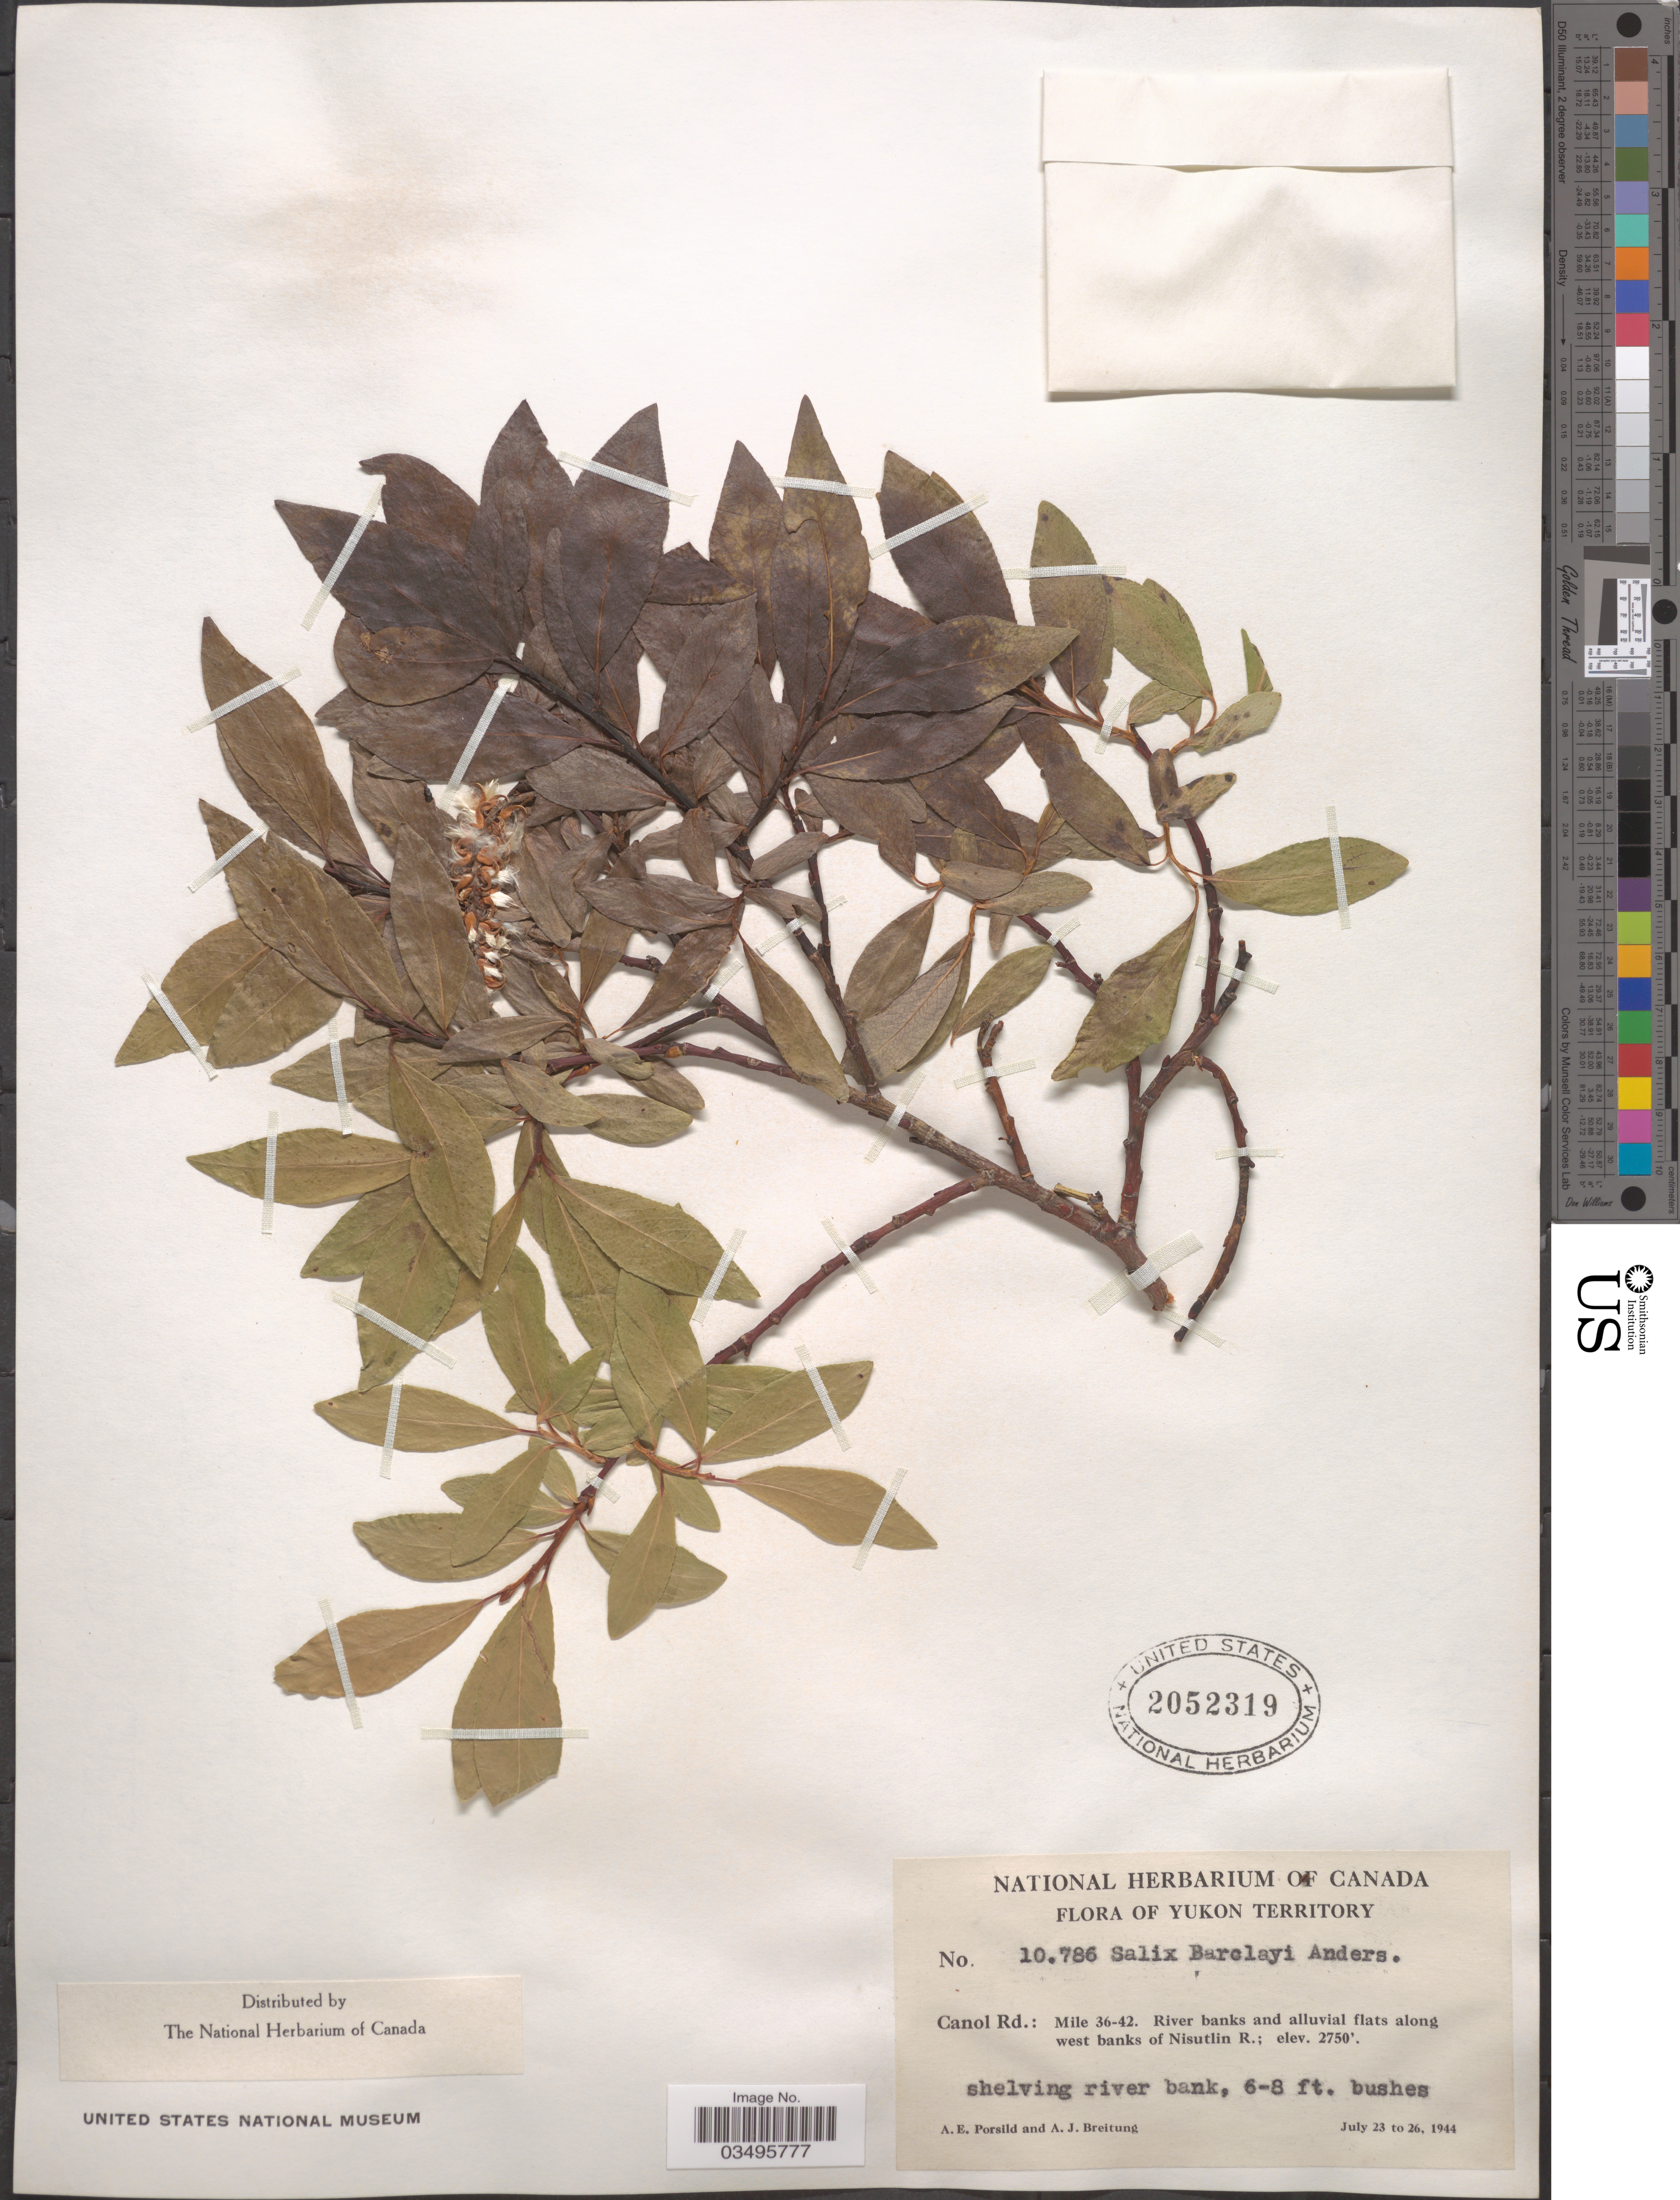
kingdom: Plantae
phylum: Tracheophyta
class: Magnoliopsida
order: Malpighiales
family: Salicaceae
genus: Salix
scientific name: Salix barclayi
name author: Andersson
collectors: A. E. Porsild & A. Breitung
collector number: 10786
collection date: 1944-07-23/1944-07-26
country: Canada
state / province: Yukon Territory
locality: Canol Rd.: Mile 36-42. River banks and alluvial flats along west banks of Nisutlin R.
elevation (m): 838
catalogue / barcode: US 2052319